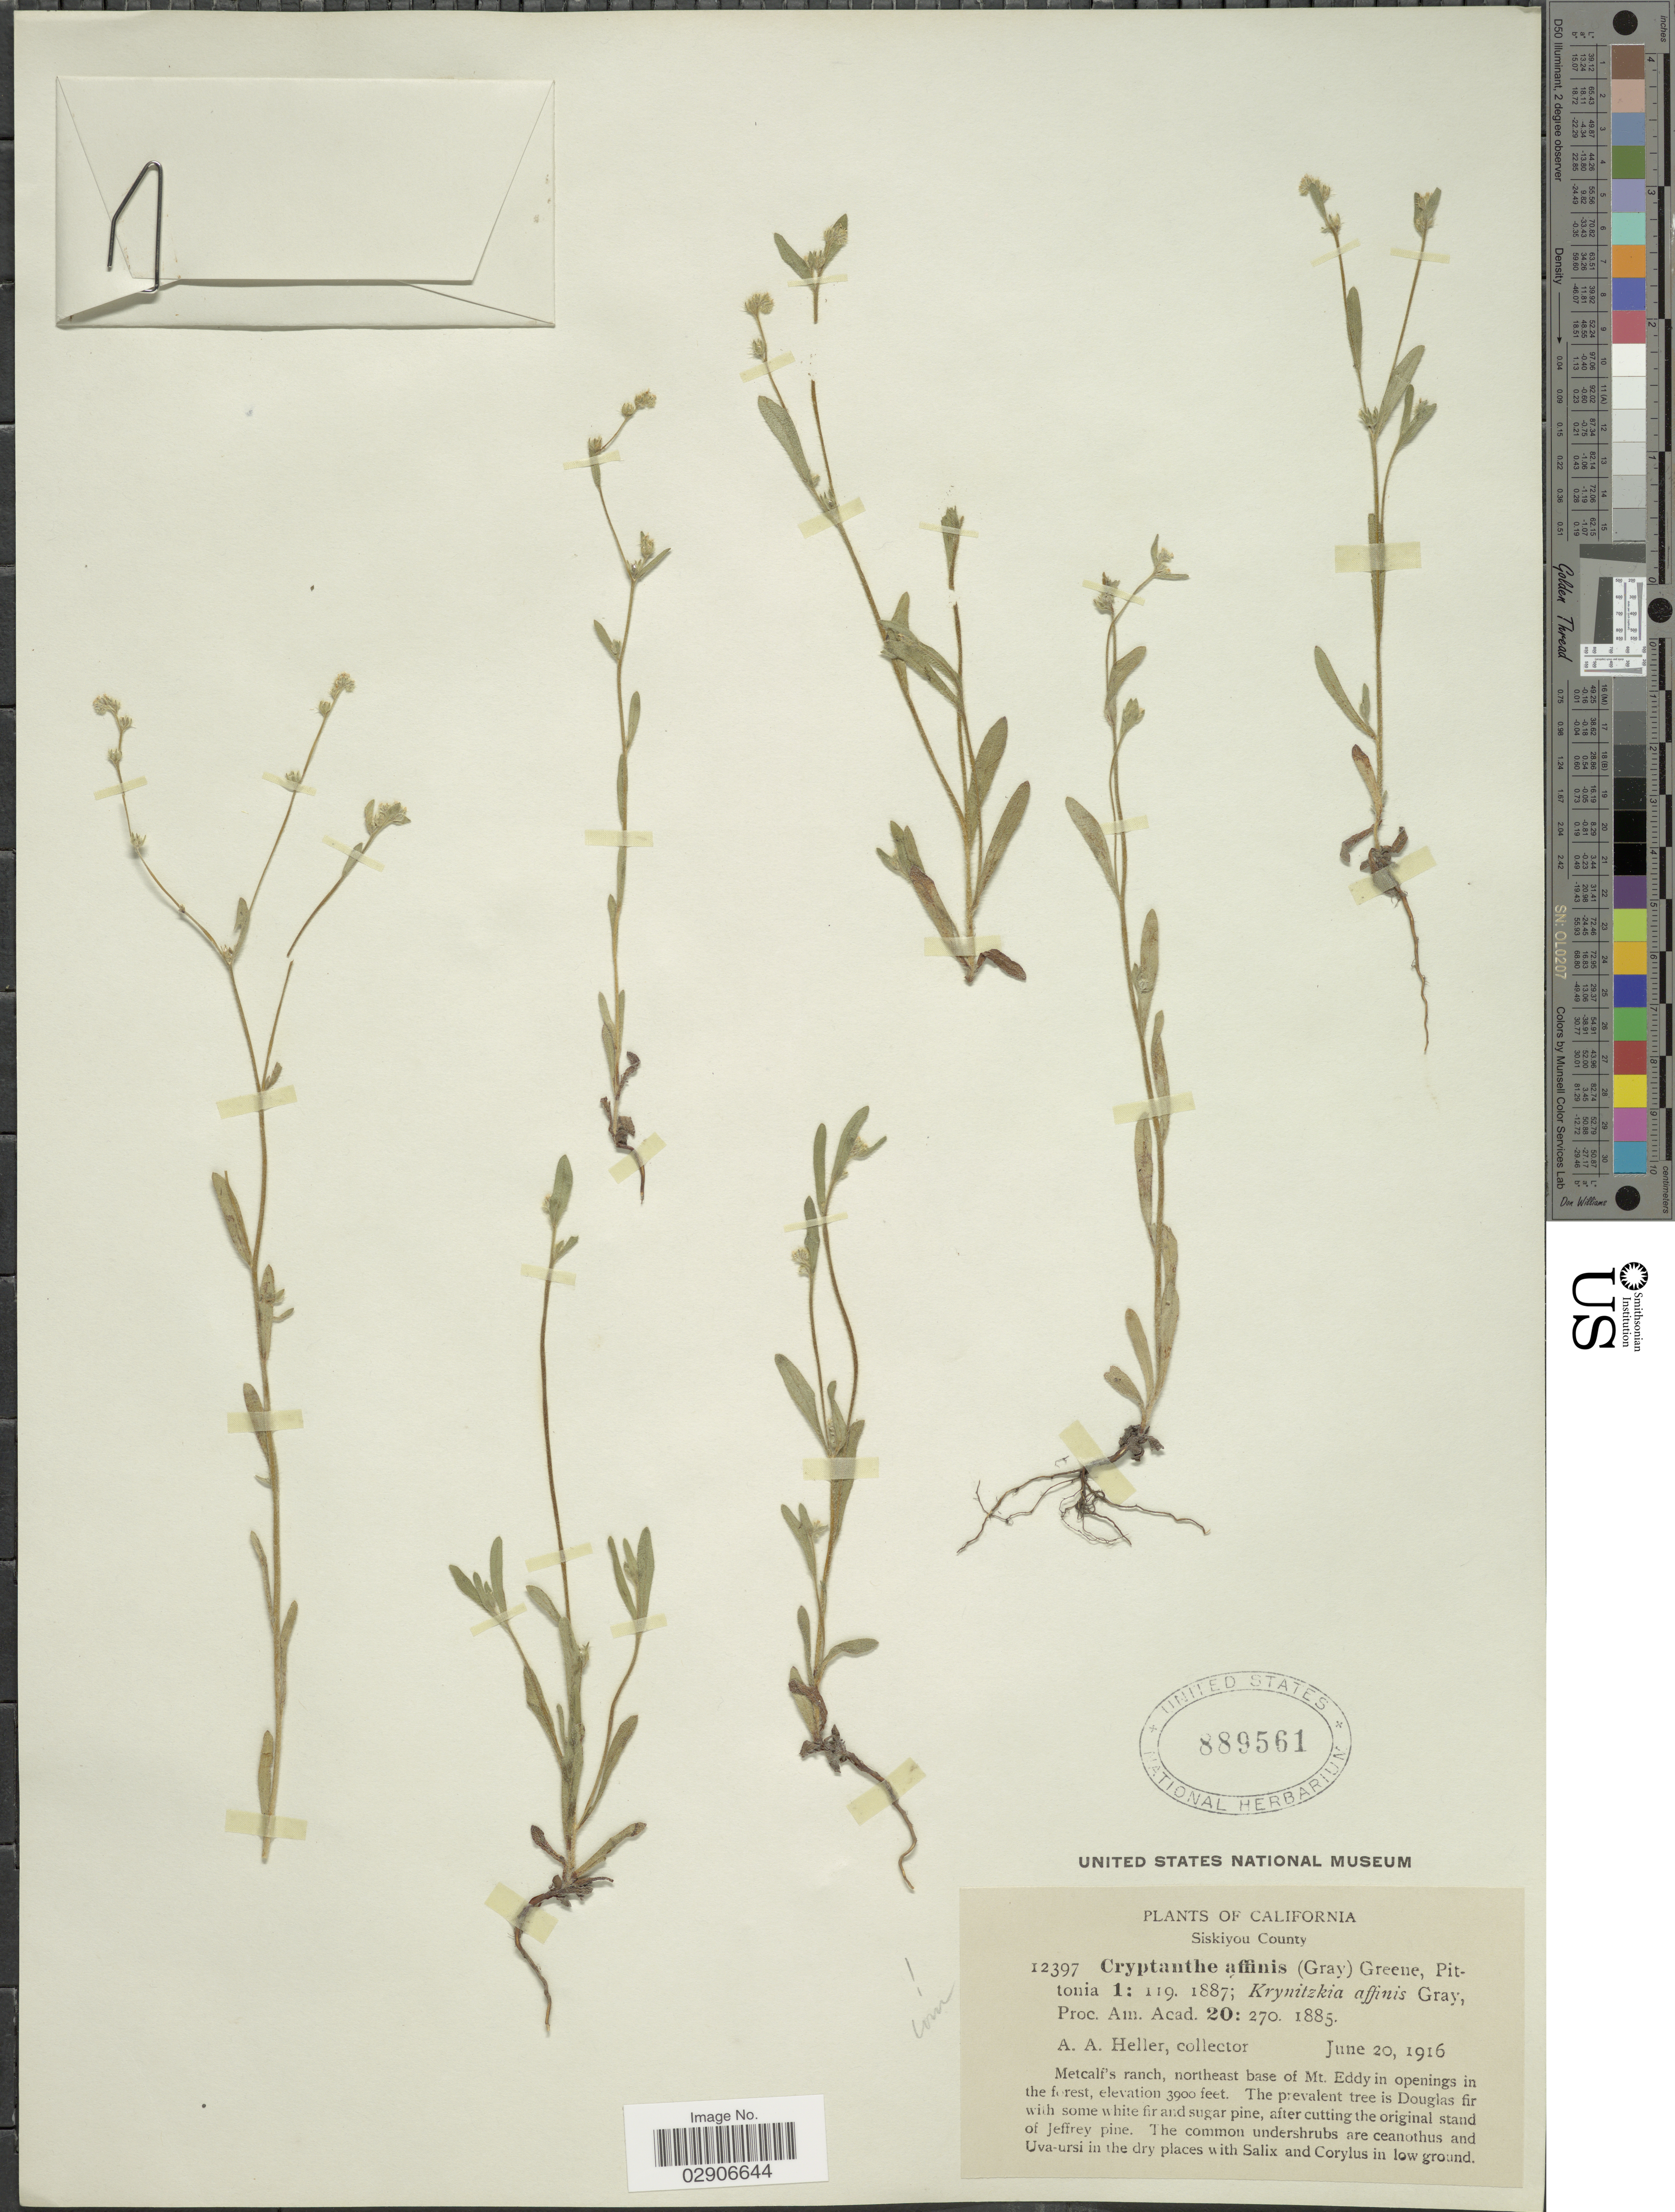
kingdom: Plantae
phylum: Tracheophyta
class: Magnoliopsida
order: Boraginales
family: Boraginaceae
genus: Cryptantha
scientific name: Cryptantha affinis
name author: (A. Gray) Greene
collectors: A. A. Heller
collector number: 12397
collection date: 1916-06-20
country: United States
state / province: California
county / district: Siskiyou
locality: Metcalf's ranch, northeast base of Mt. Eddy in openings in the forest. California, Siskiyou County.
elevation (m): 1189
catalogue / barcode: US 889561